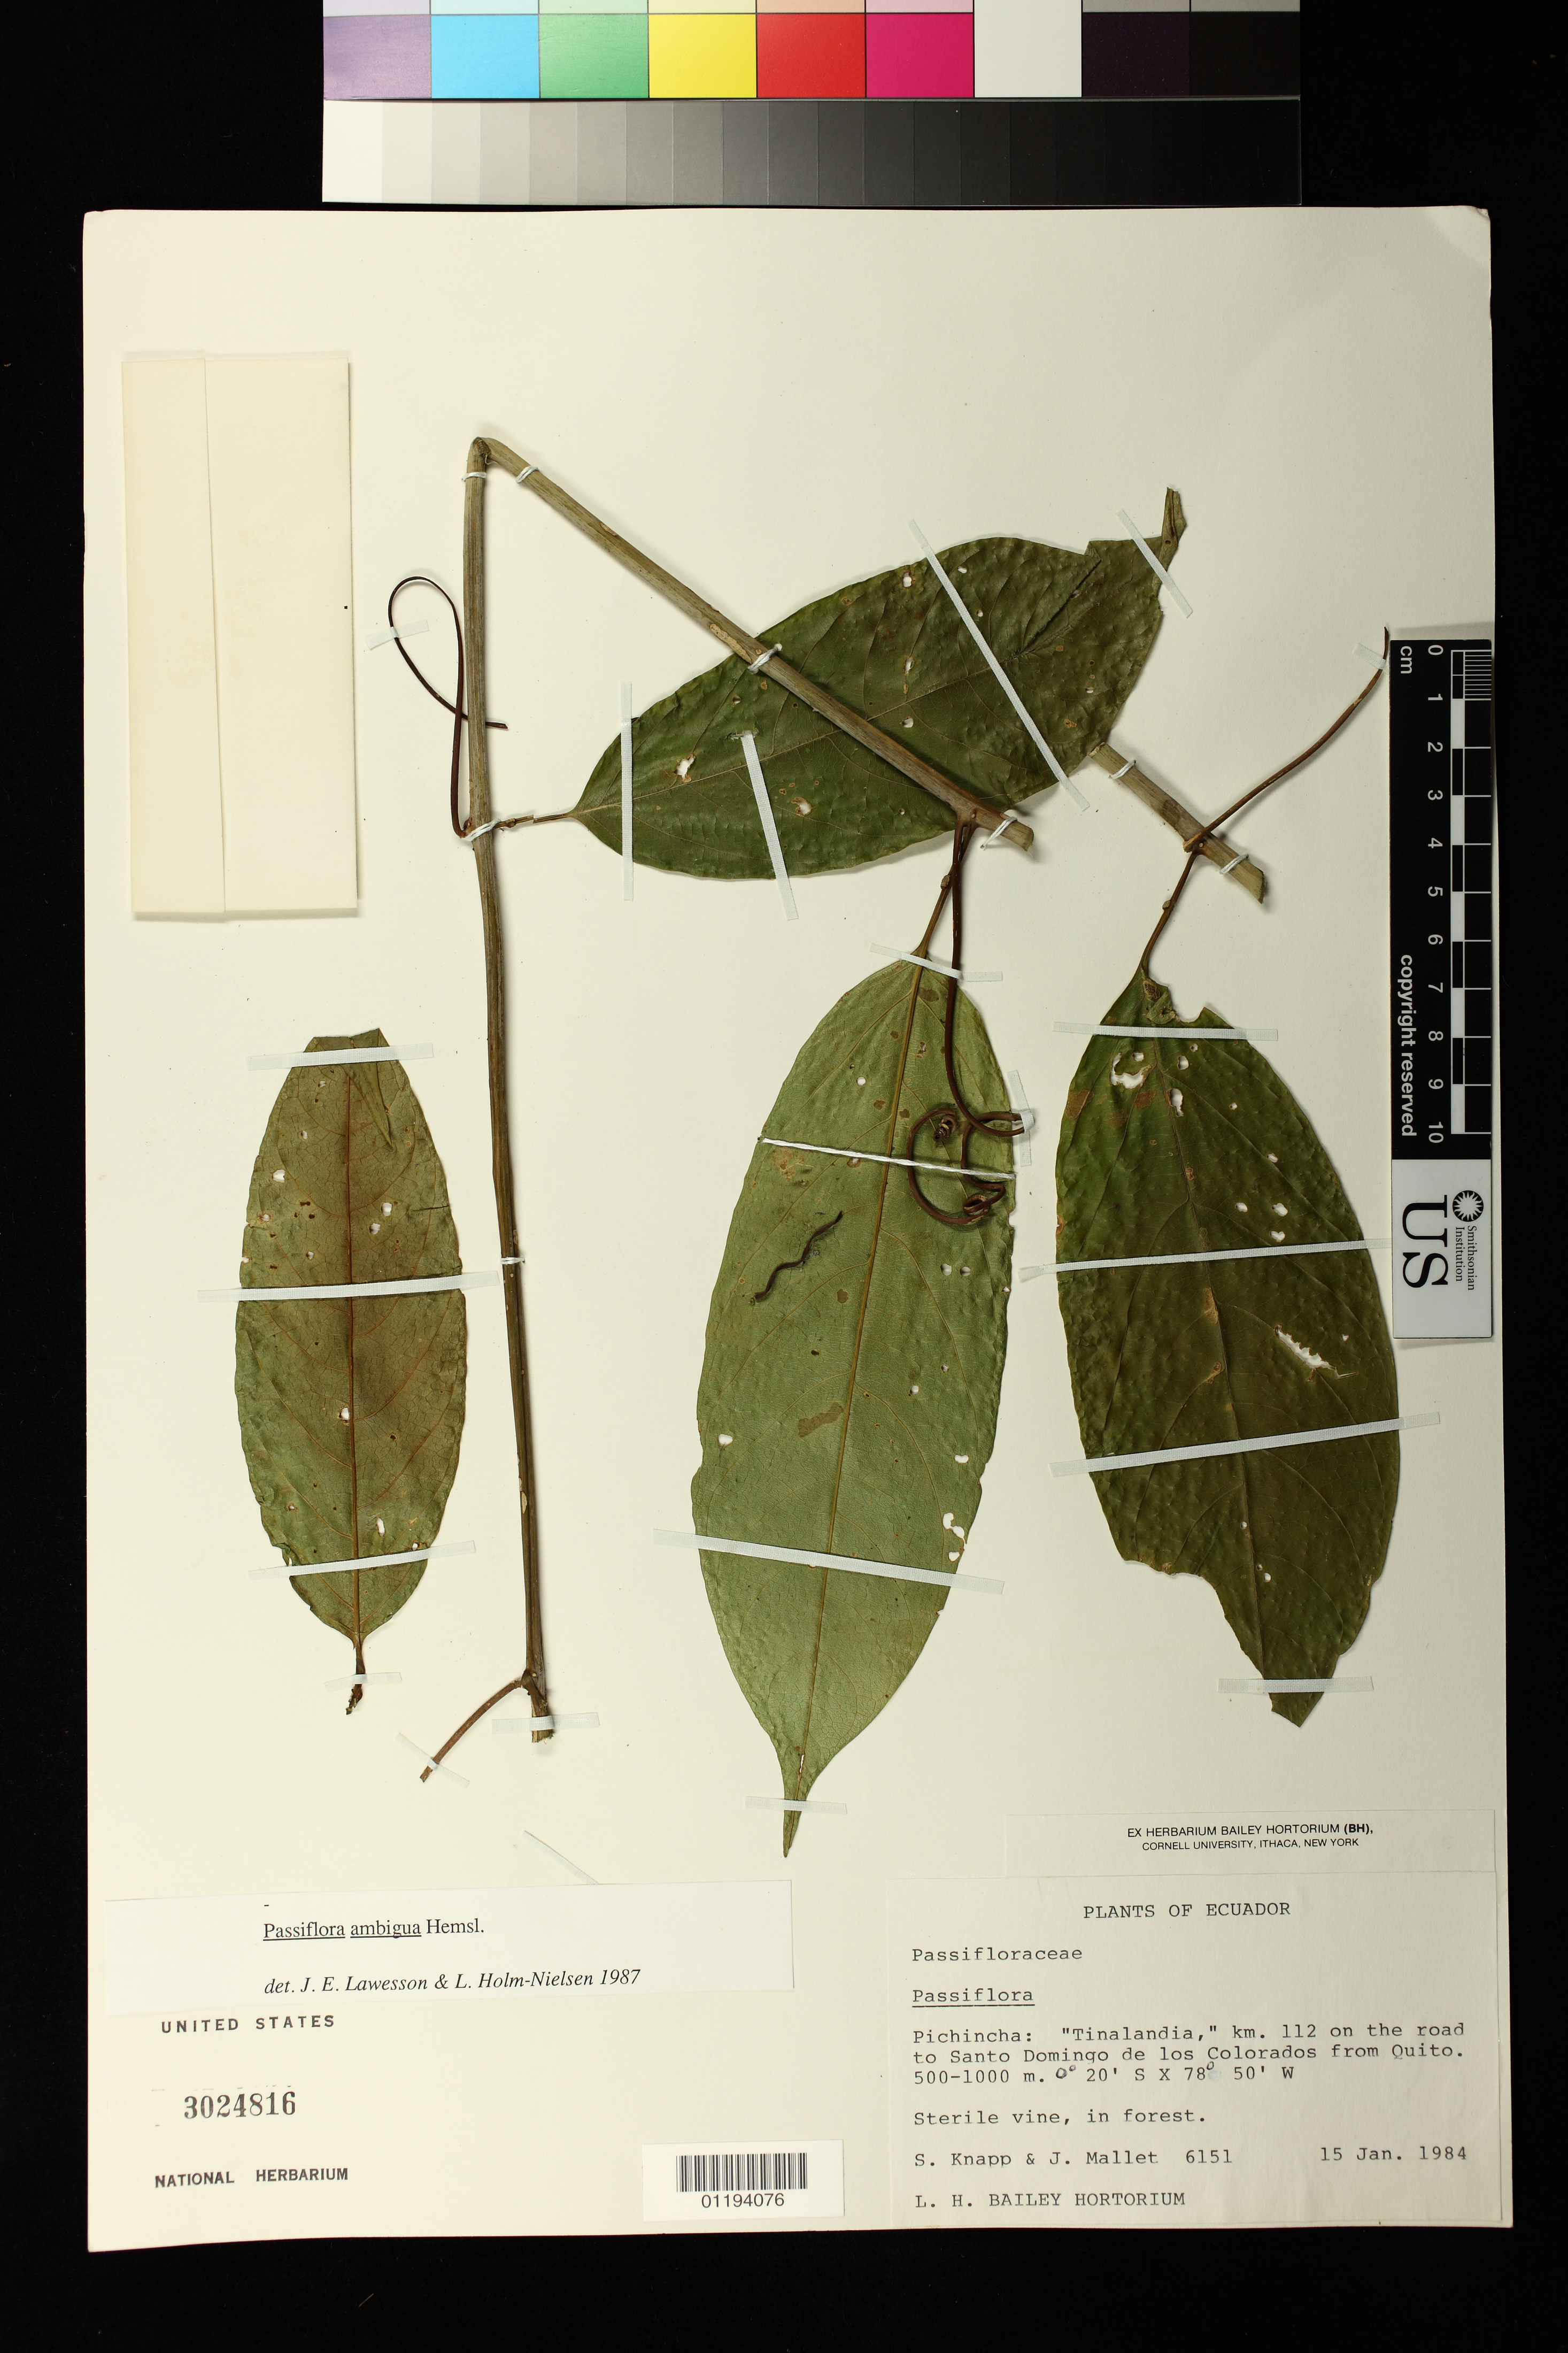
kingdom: Plantae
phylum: Tracheophyta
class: Magnoliopsida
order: Malpighiales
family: Passifloraceae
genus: Passiflora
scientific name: Passiflora ambigua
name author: Hemsl.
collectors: S. Knapp & J. Mallet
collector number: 6151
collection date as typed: Jan 15 1984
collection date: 1984-01-15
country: Ecuador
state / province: Pichincha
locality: Pichincha: "Tinalandia," km. 112 on the road to Santo Domingo de los Colorados from Quito.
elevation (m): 500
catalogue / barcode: US 3024816